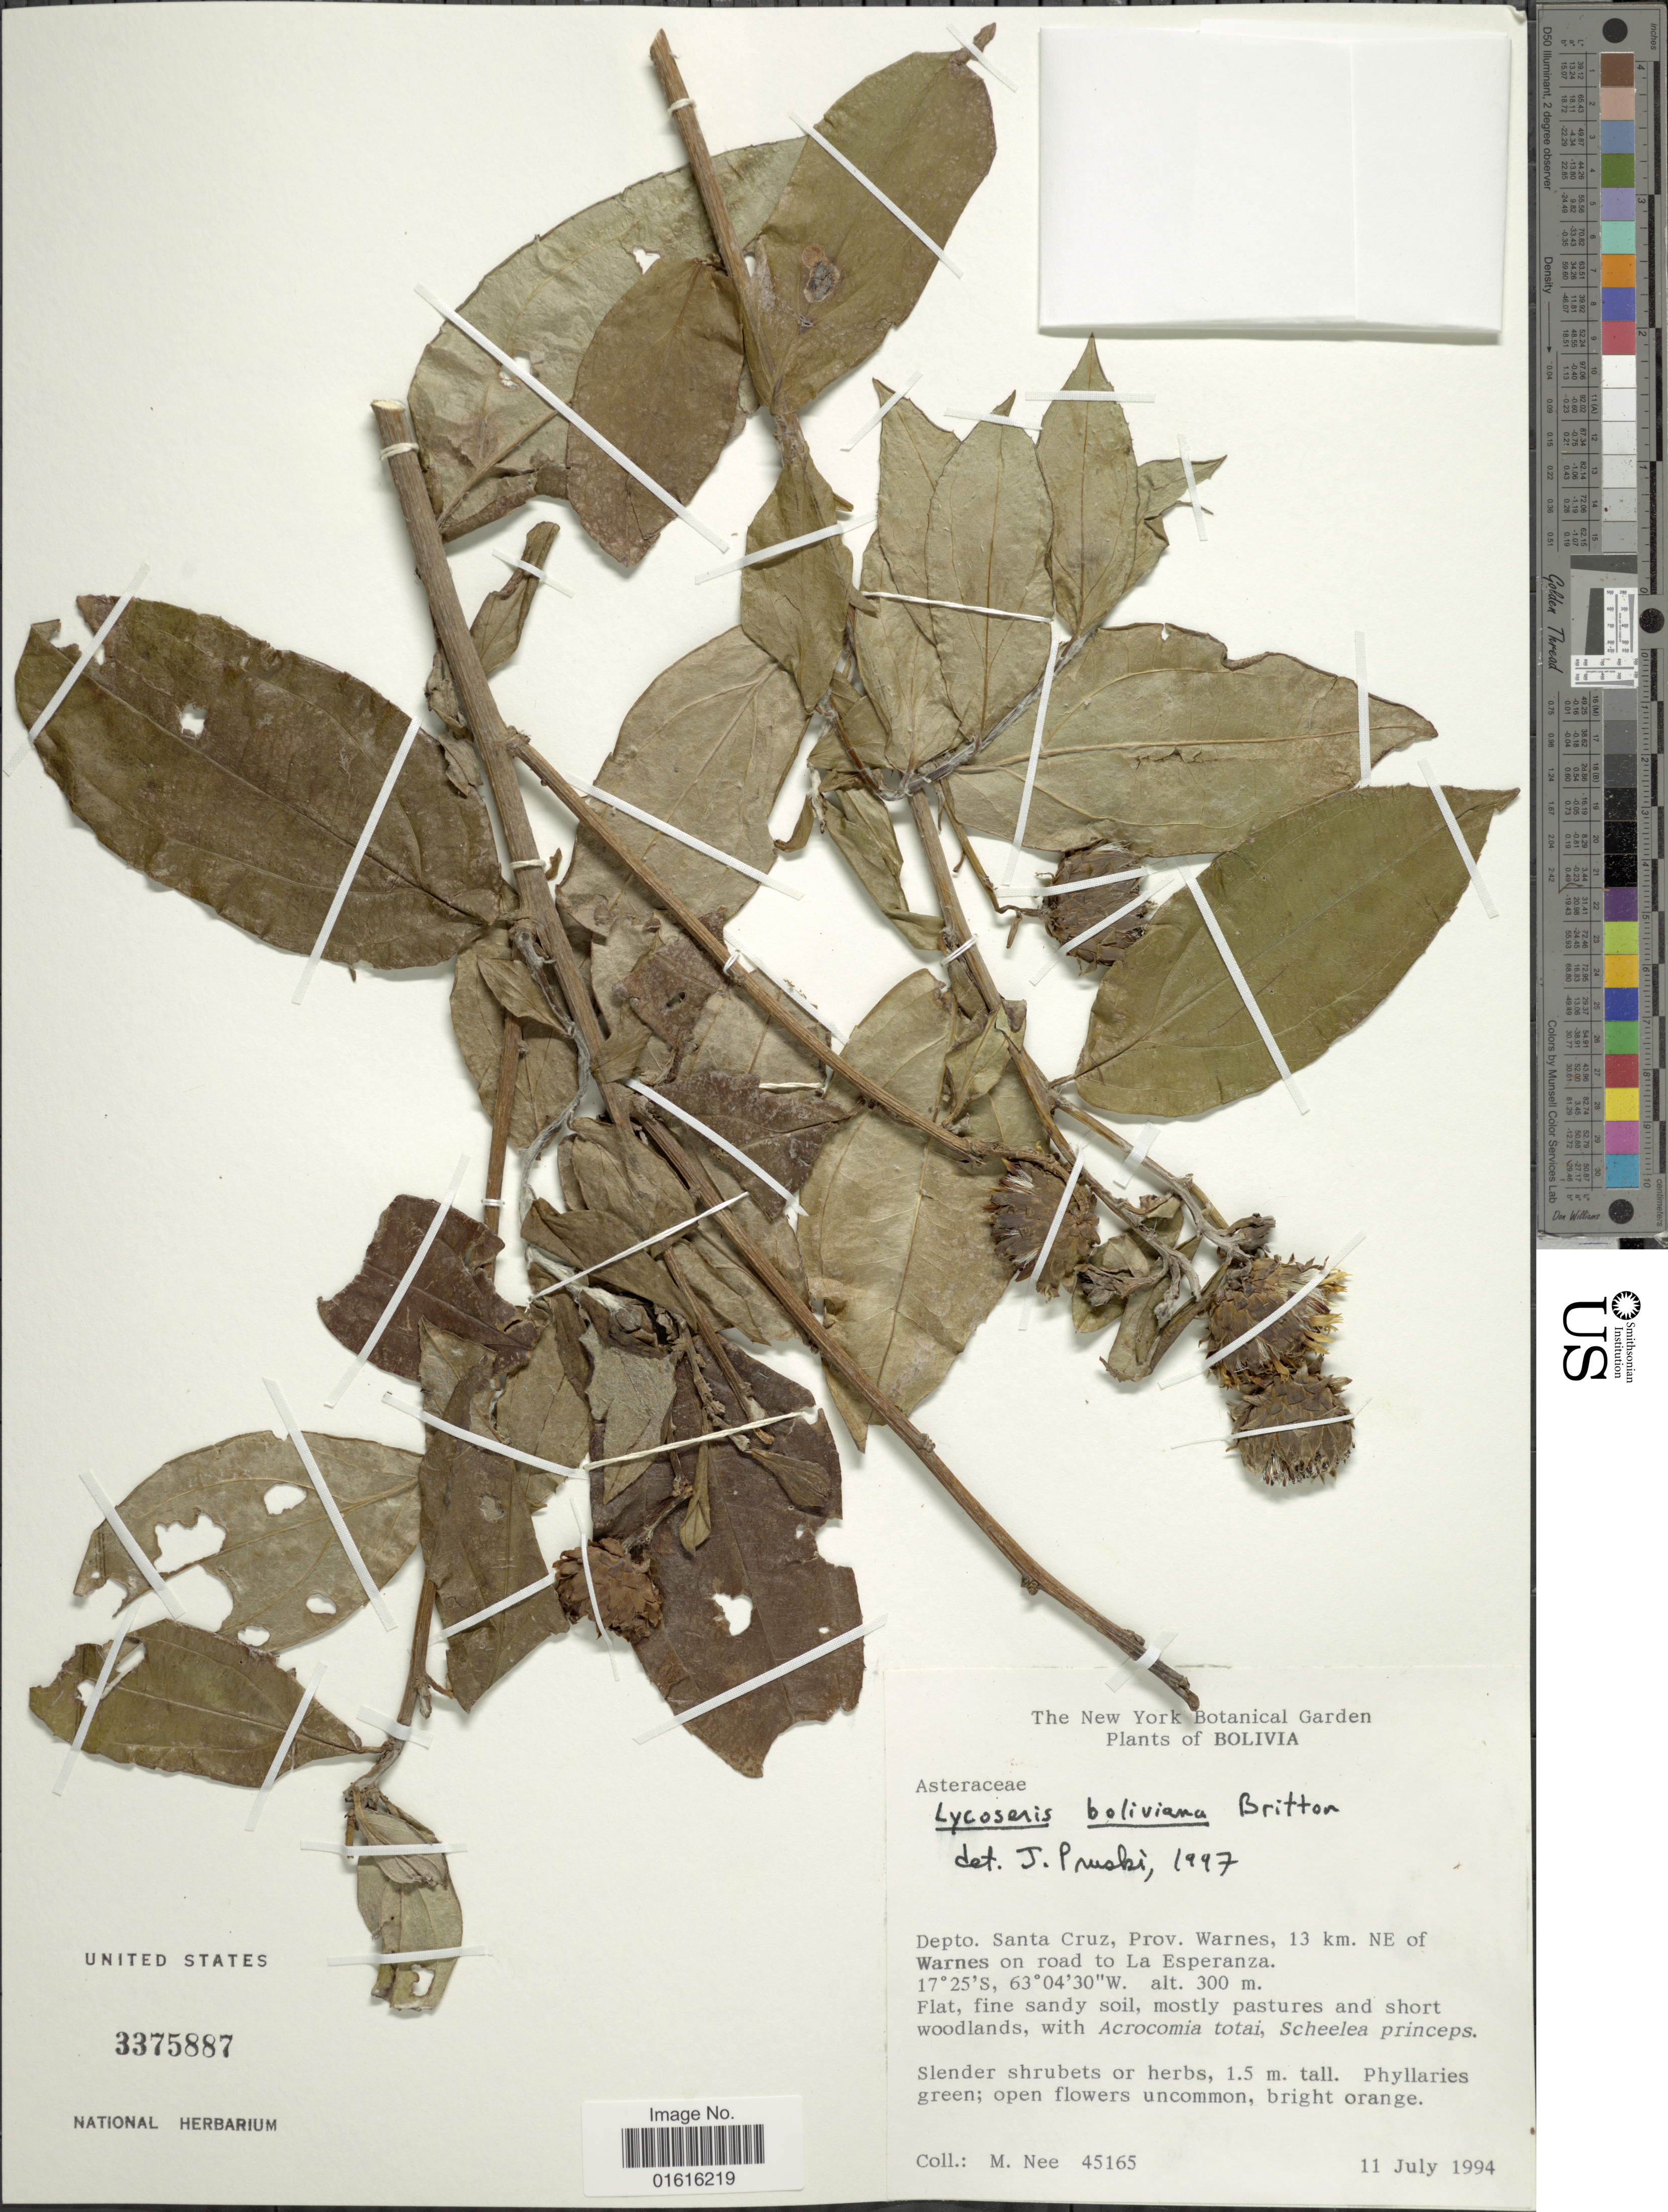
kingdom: Plantae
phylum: Tracheophyta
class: Magnoliopsida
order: Asterales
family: Asteraceae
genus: Lycoseris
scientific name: Lycoseris boliviana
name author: Britton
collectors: M. Nee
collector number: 45165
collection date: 1994-07-11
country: Bolivia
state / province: Santa Cruz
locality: Depto. Santa Cruz, Prov. Warnes, 13 km. NE of Warnes on road to La Esperanza.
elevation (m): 300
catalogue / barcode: US 3375887